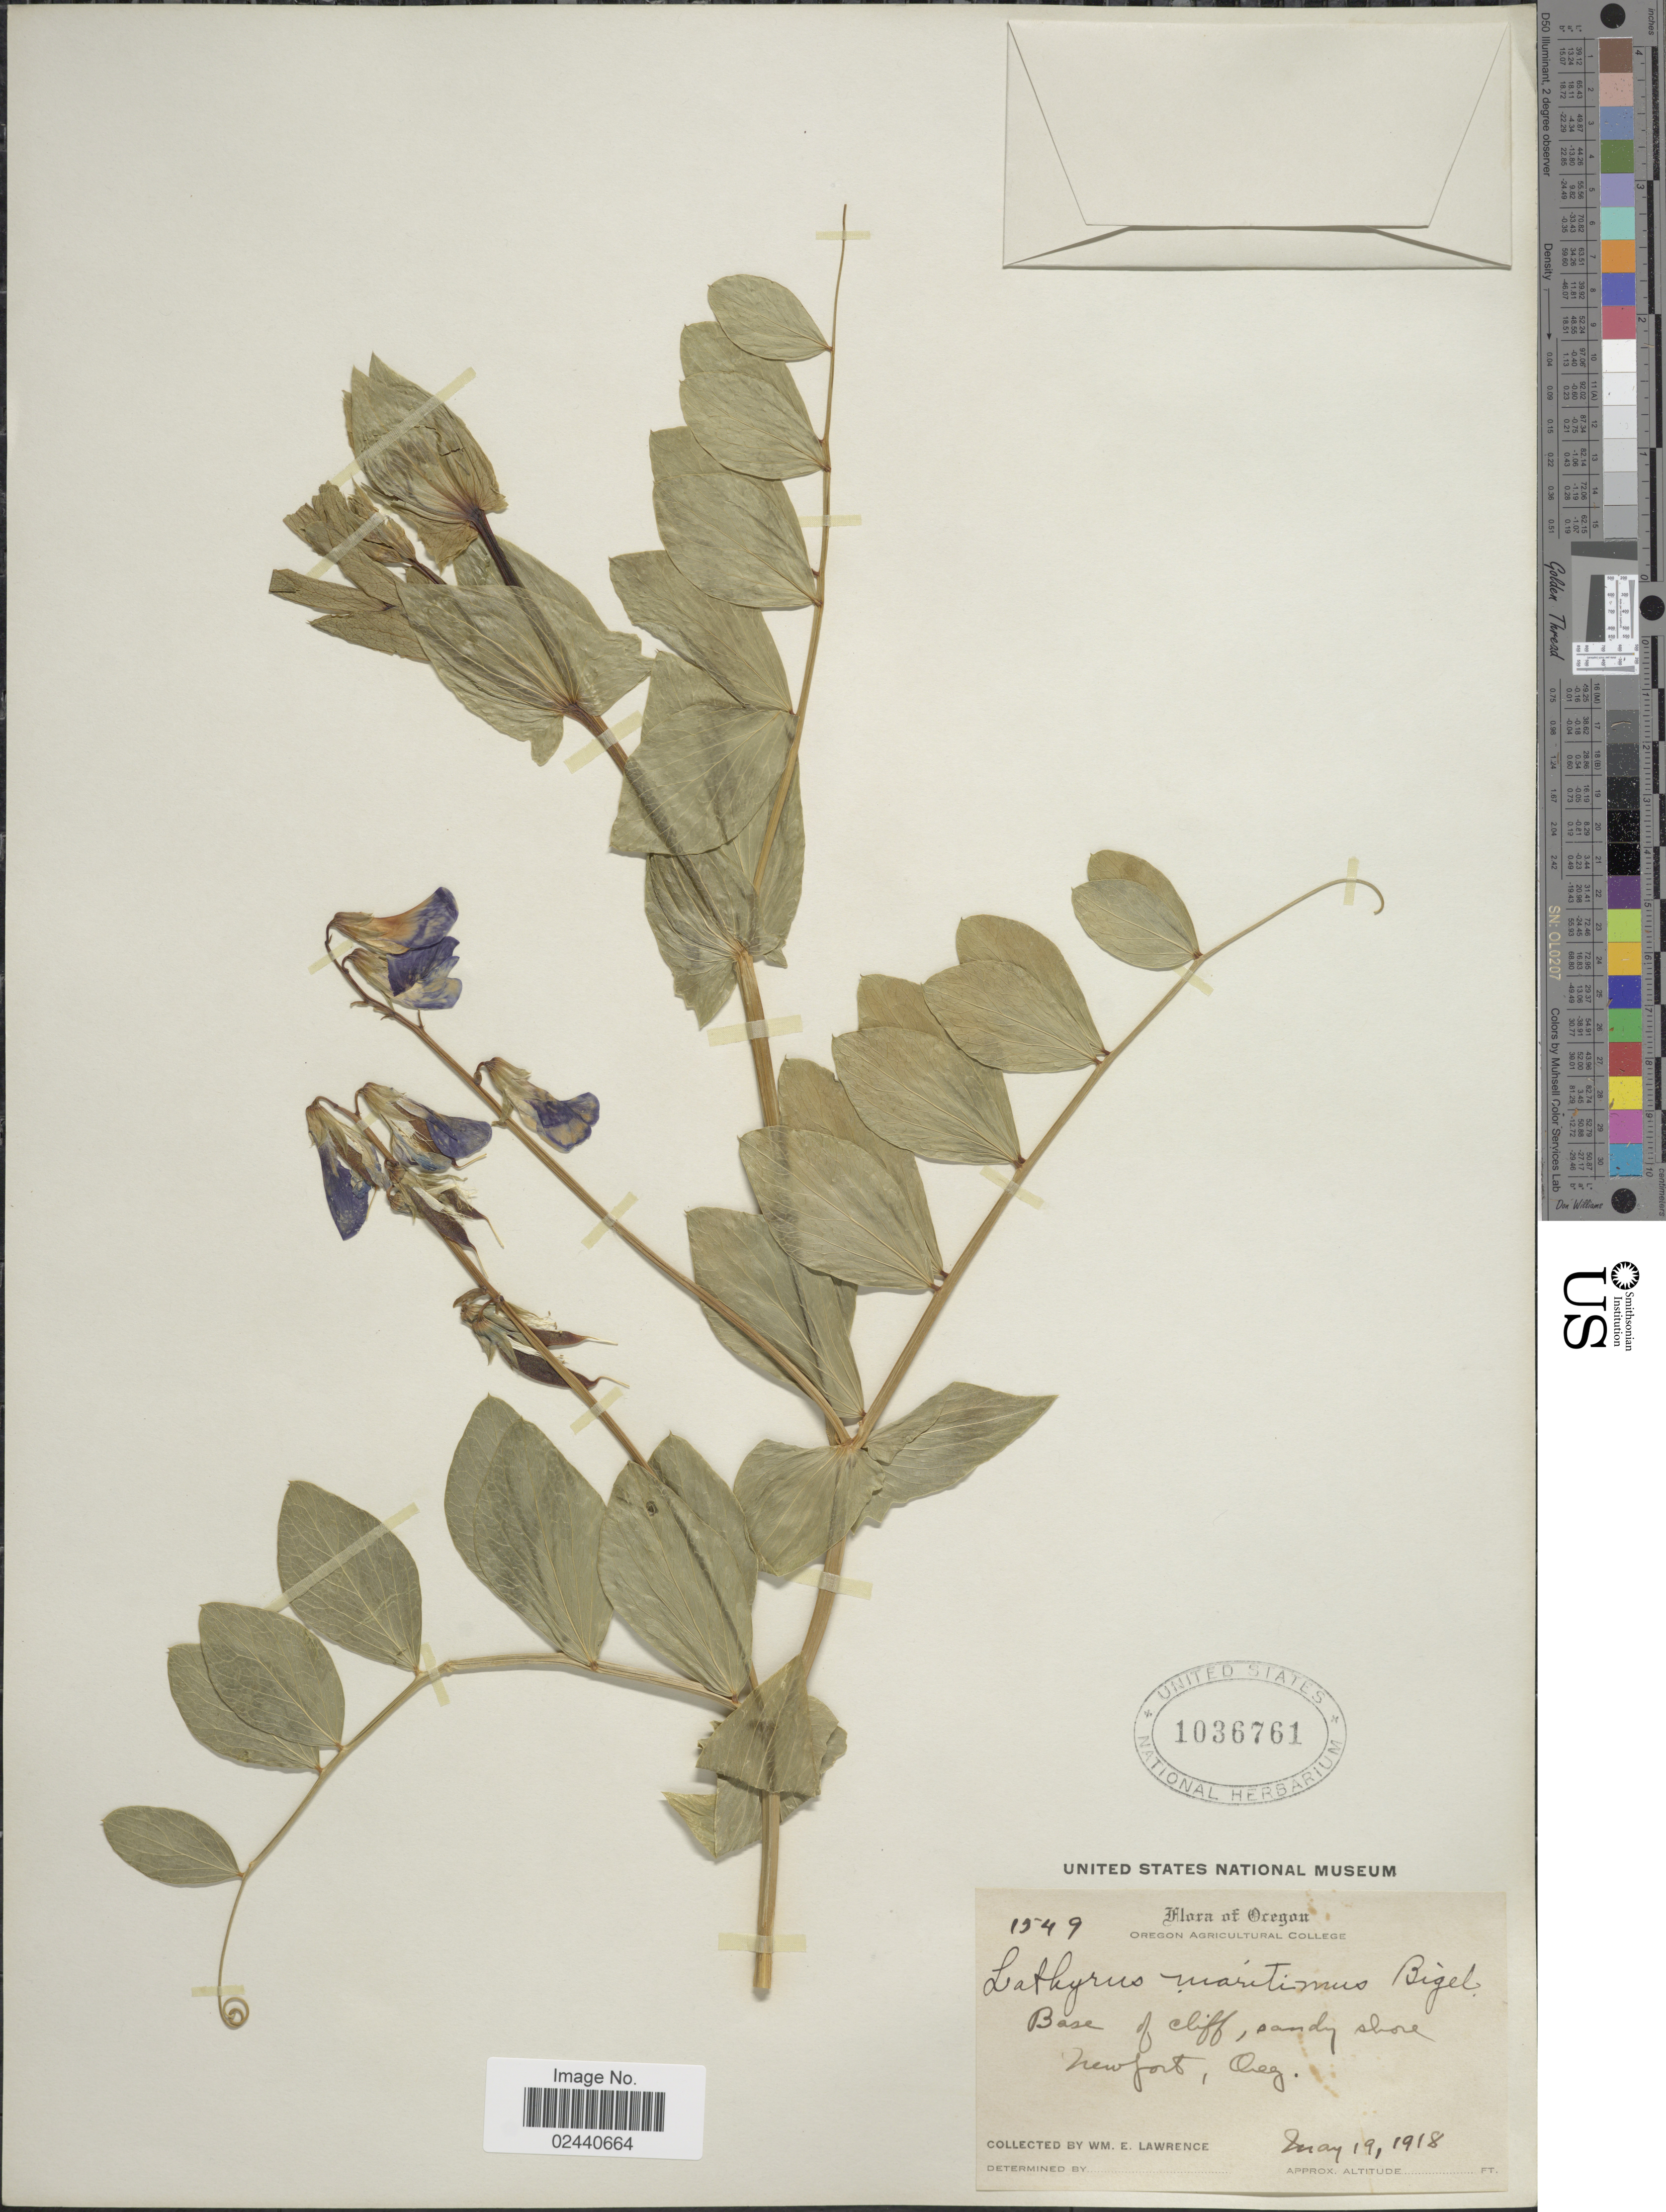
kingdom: Plantae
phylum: Tracheophyta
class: Magnoliopsida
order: Fabales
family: Fabaceae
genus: Lathyrus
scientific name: Lathyrus japonicus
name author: Willd.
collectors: W. Lawrence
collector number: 1549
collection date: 1918-05-19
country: United States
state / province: Oregon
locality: Newfort, Oreg.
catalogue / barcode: US 1036761